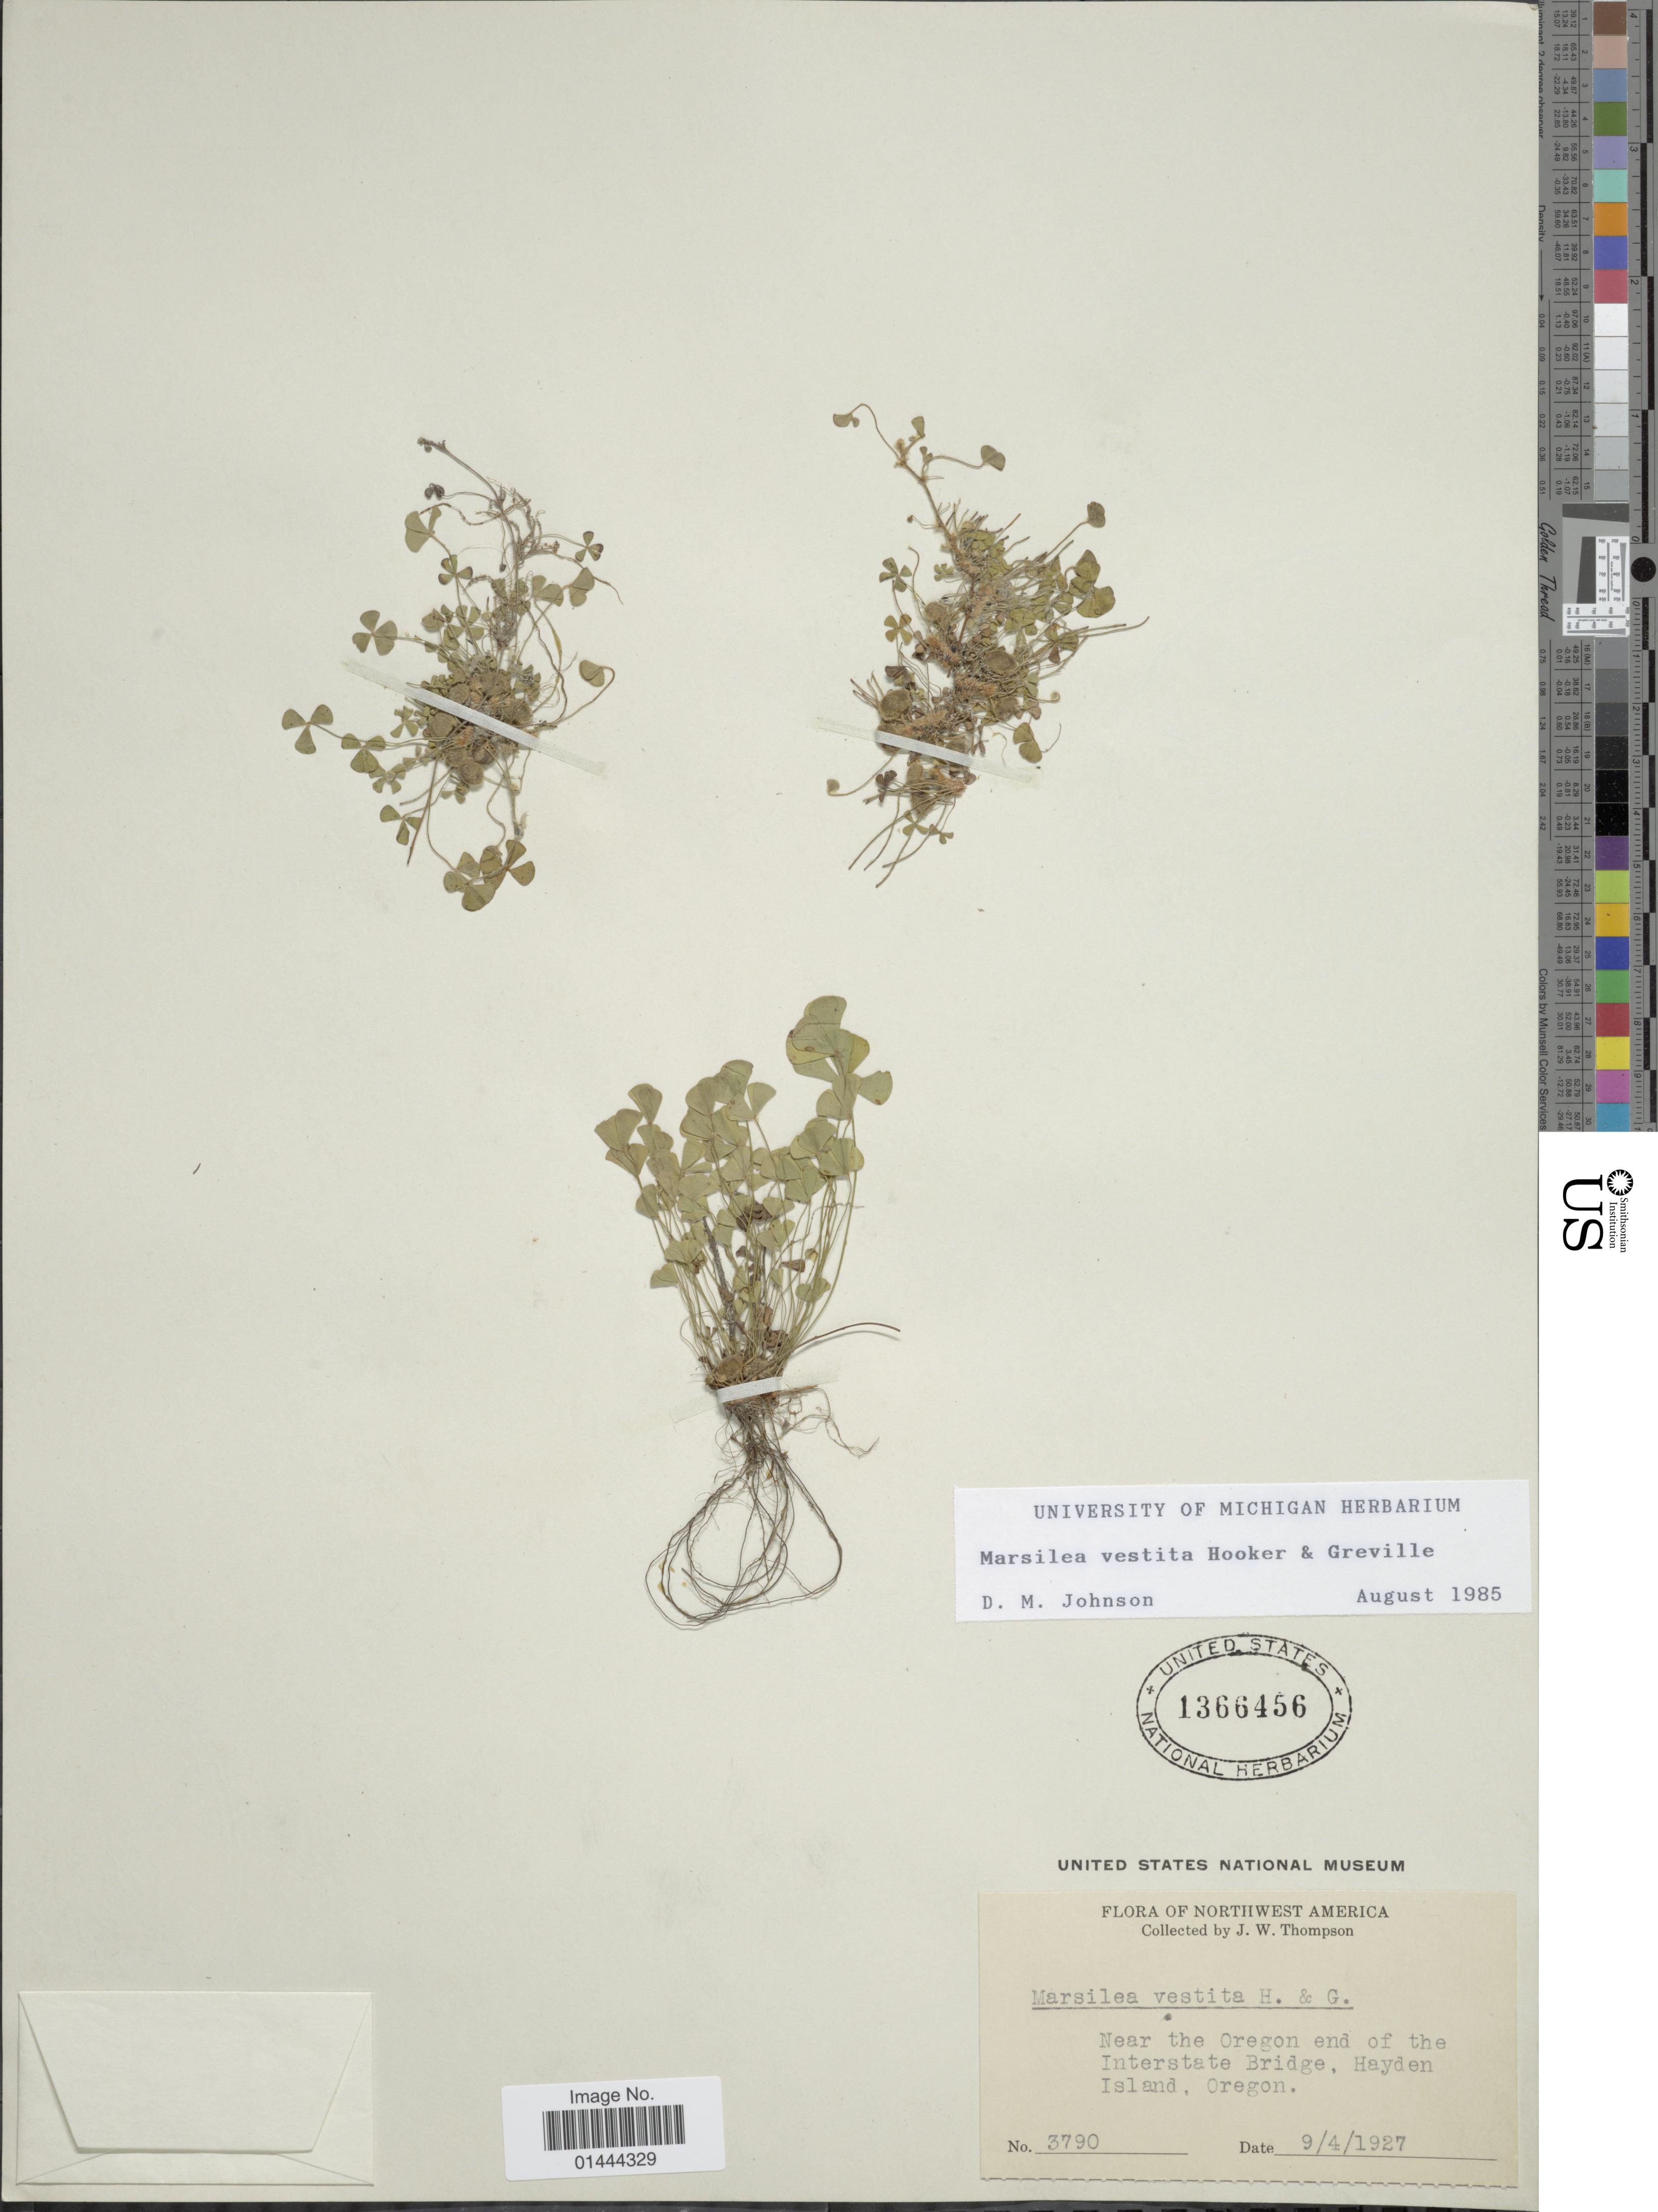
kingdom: Plantae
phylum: Tracheophyta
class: Polypodiopsida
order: Salviniales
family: Marsileaceae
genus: Marsilea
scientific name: Marsilea vestita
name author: Hook. & Grev.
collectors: J. W. Thompson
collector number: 3790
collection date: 1927-09-04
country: United States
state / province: Oregon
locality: near the Oregon end of the Interstate Bridge, Hayden Island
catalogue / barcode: US 1366456